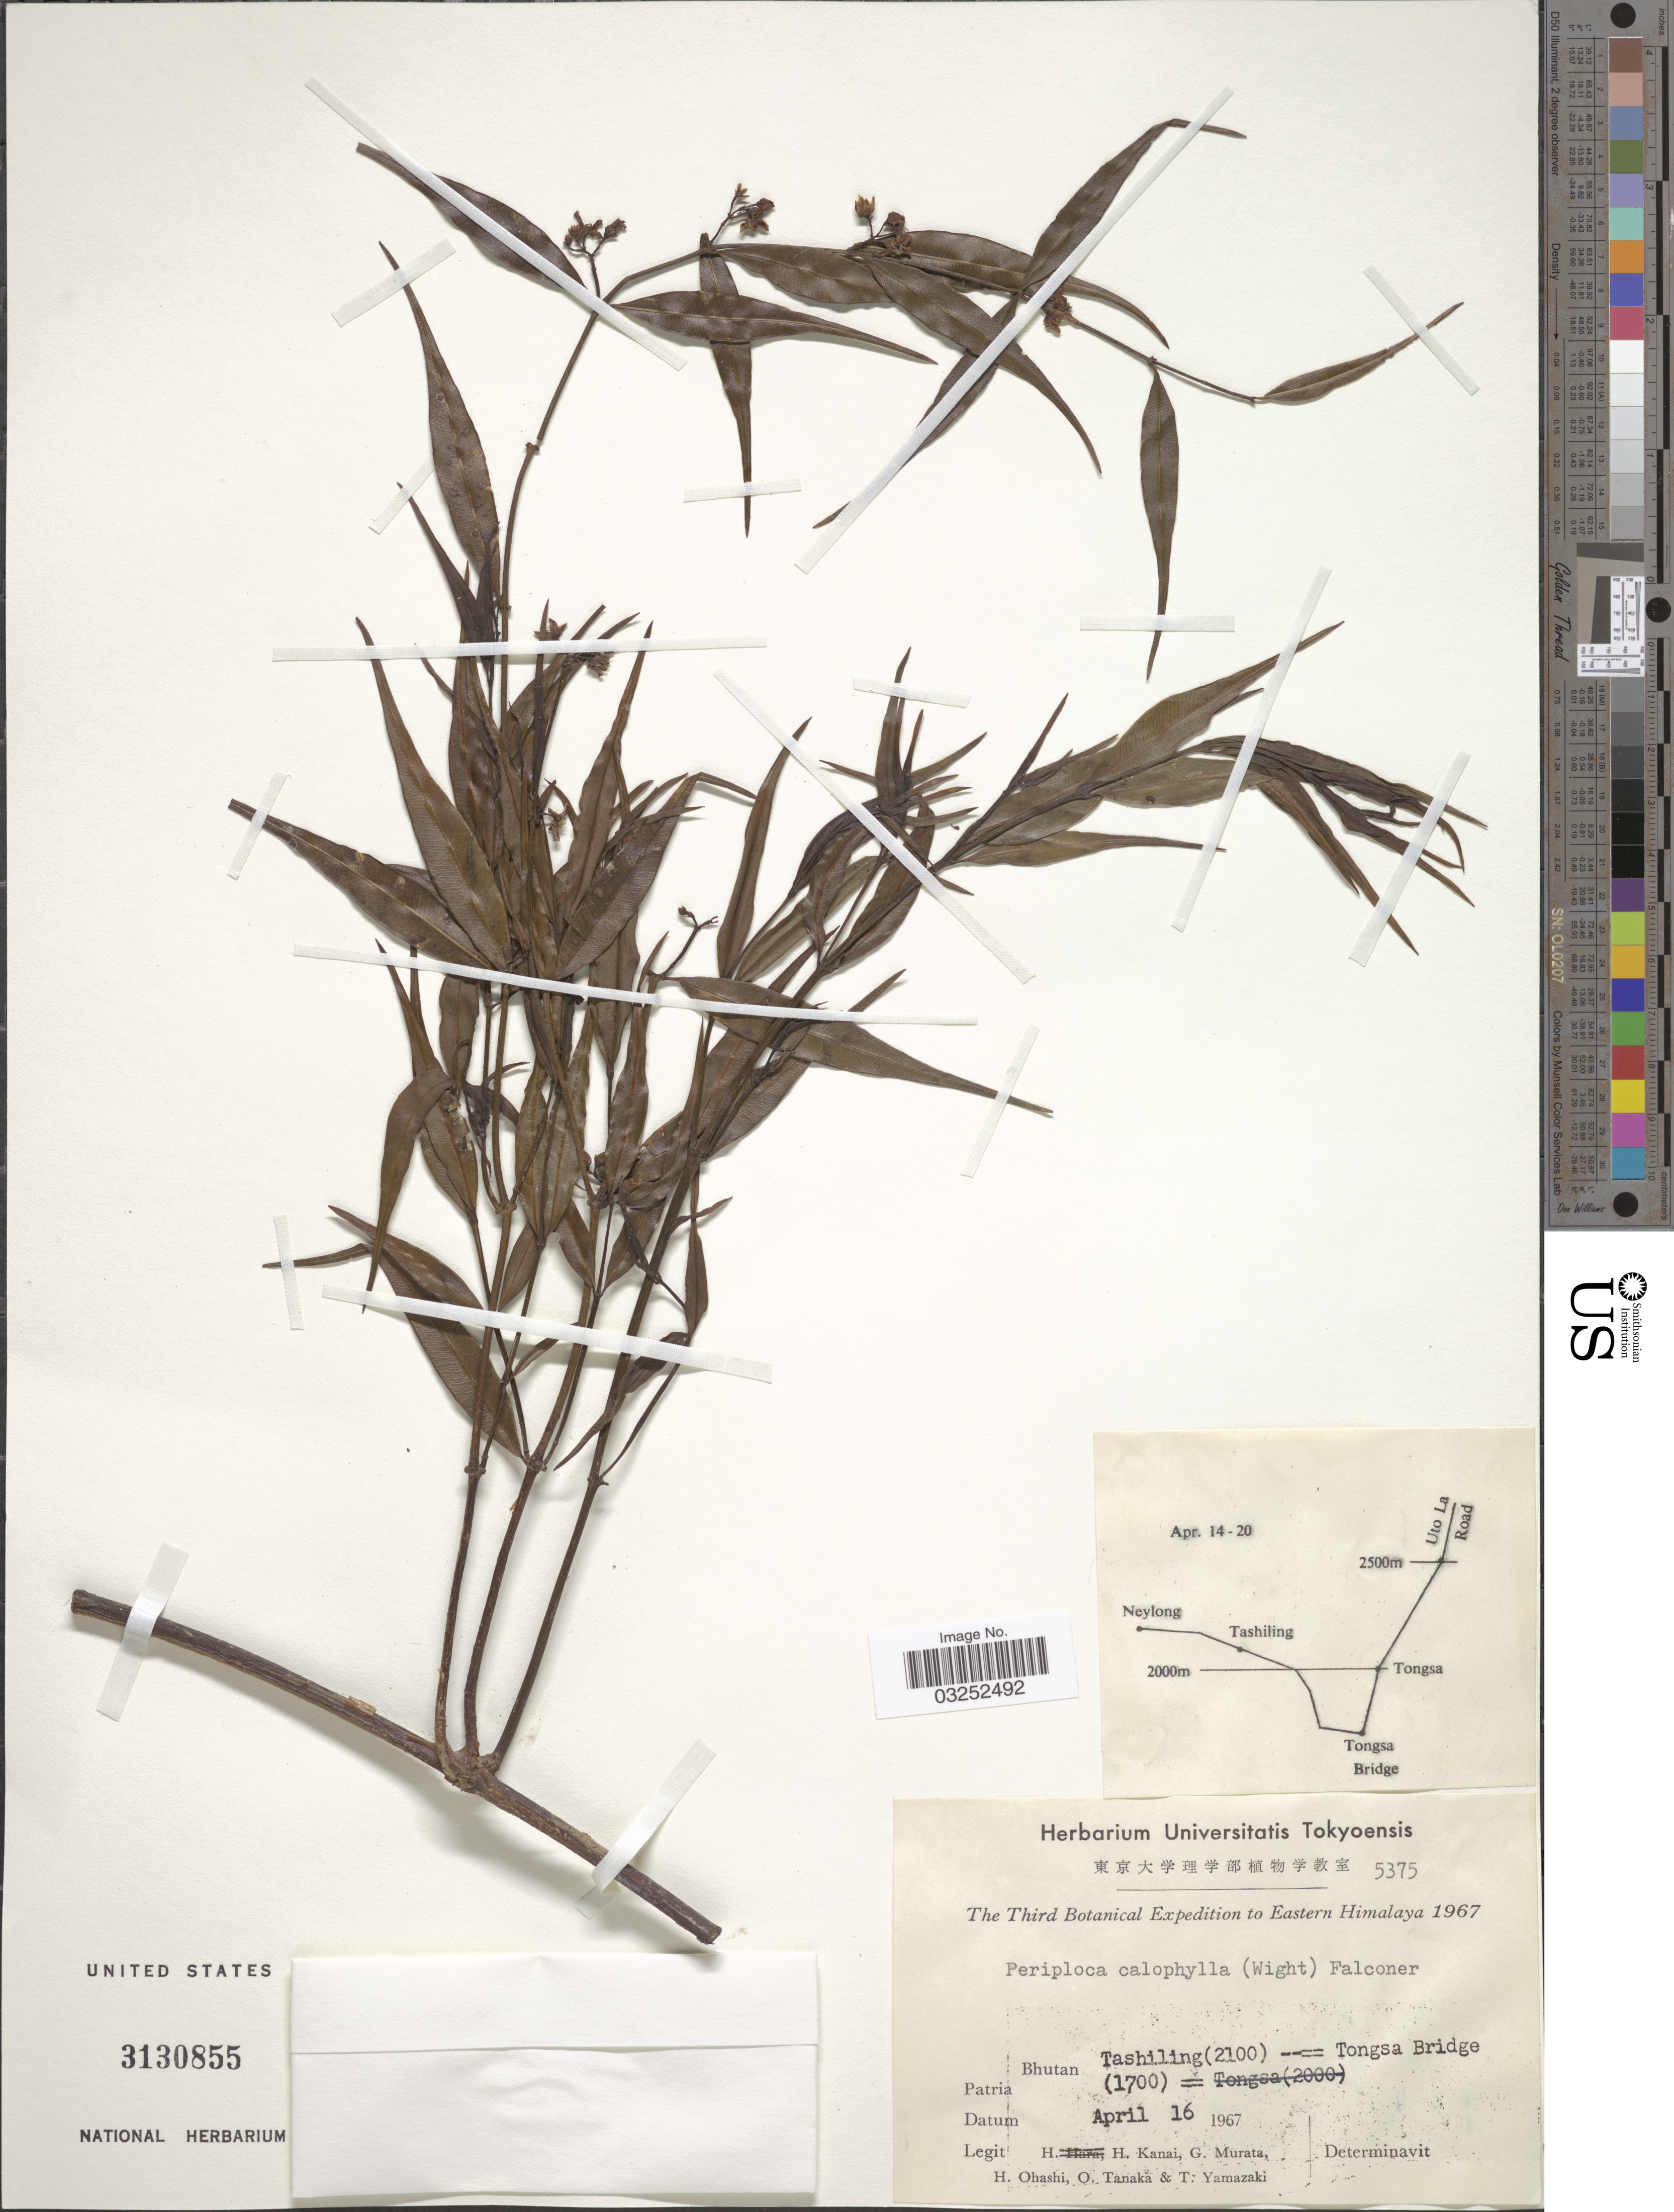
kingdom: Plantae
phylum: Tracheophyta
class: Magnoliopsida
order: Gentianales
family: Apocynaceae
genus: Periploca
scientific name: Periploca calophylla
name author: Rich. & Quart.-Dill.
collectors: H. Kanai, G. Murata, H. Ohashi, O. Tanaka & T. Yamazaki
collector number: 5375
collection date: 1967-04-16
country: Bhutan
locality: Eastern Himalaya. Tashiling --==Tongsa Bridge.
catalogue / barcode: US 3130855